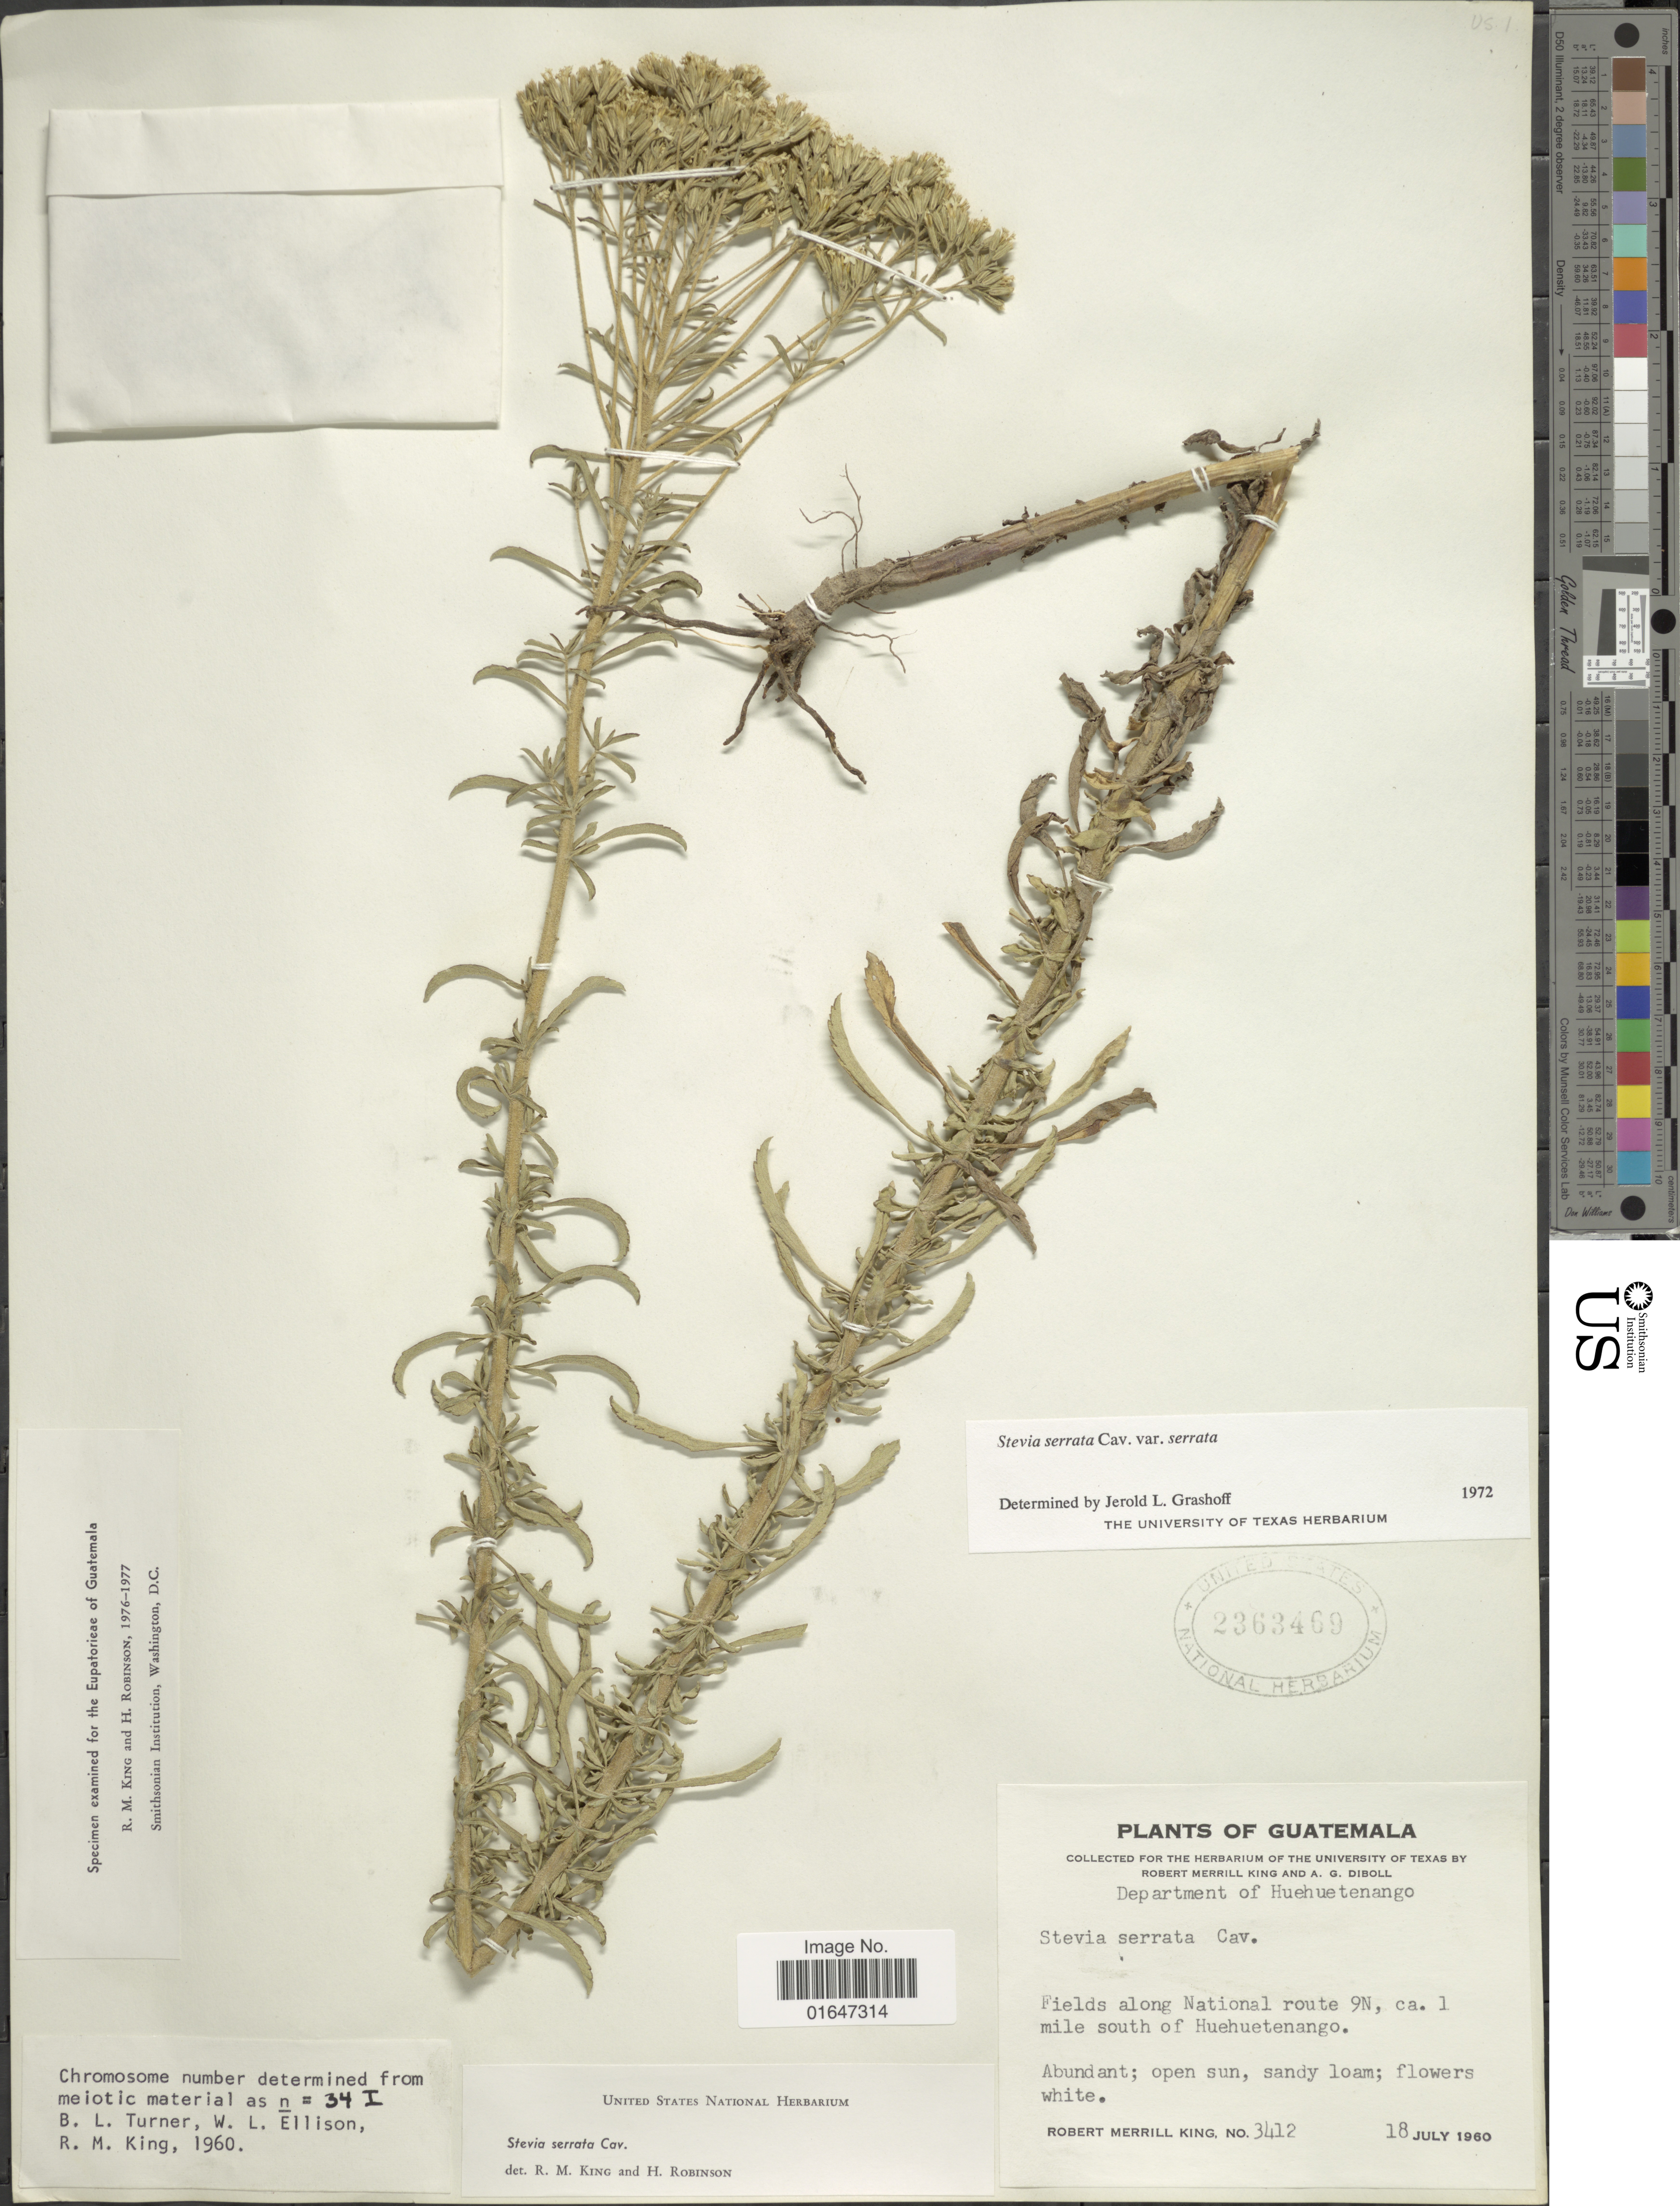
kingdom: Plantae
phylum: Tracheophyta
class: Magnoliopsida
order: Asterales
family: Asteraceae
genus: Stevia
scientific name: Stevia serrata var. serrata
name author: Cav.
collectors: R. M. King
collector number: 3412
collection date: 1960-07-18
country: Guatemala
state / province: Huehuetenango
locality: Fields along national route 9N, ca 1 mile south of Huehuetenango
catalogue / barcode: US 2363469